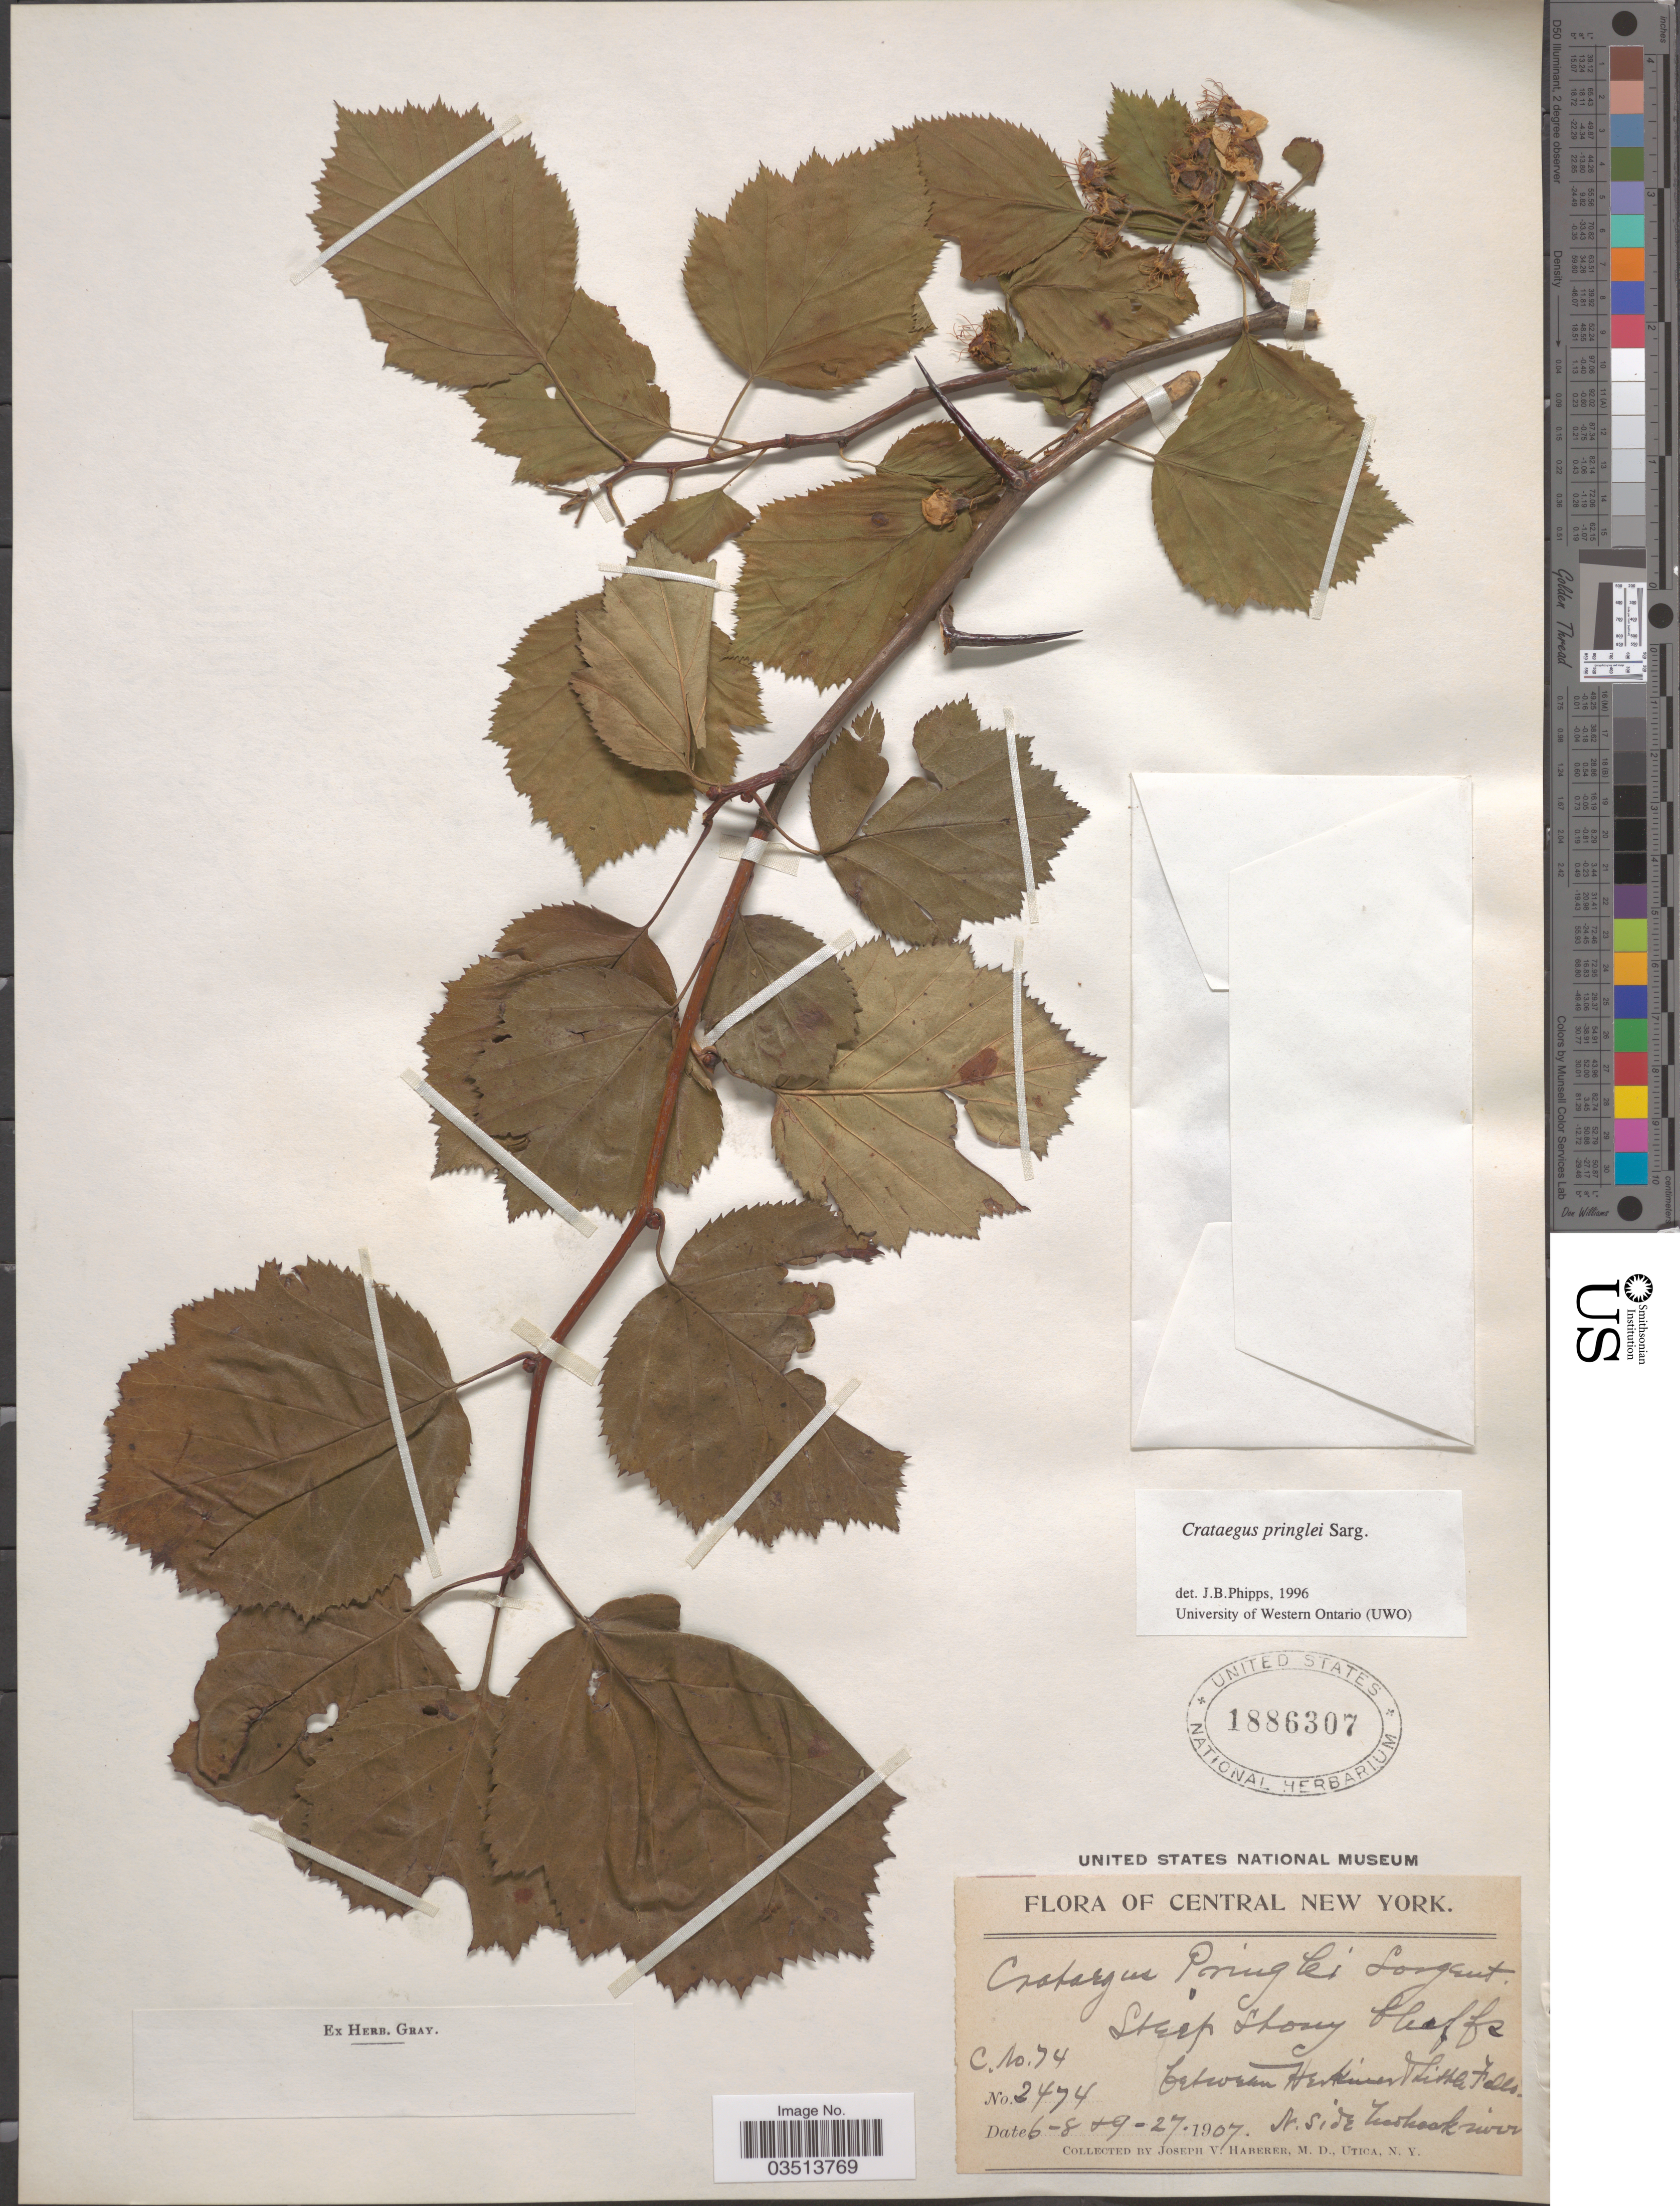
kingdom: Plantae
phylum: Tracheophyta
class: Magnoliopsida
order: Rosales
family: Rosaceae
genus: Crataegus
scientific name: Crataegus coccinea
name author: Ashe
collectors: J. V. Haberer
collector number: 2474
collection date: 1907-06-08/1907-09-27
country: United States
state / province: New York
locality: Central New York. Steep Stony bluffs between Herkimer + Little Falls. N. side Mohawk river.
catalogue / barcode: US 1886307